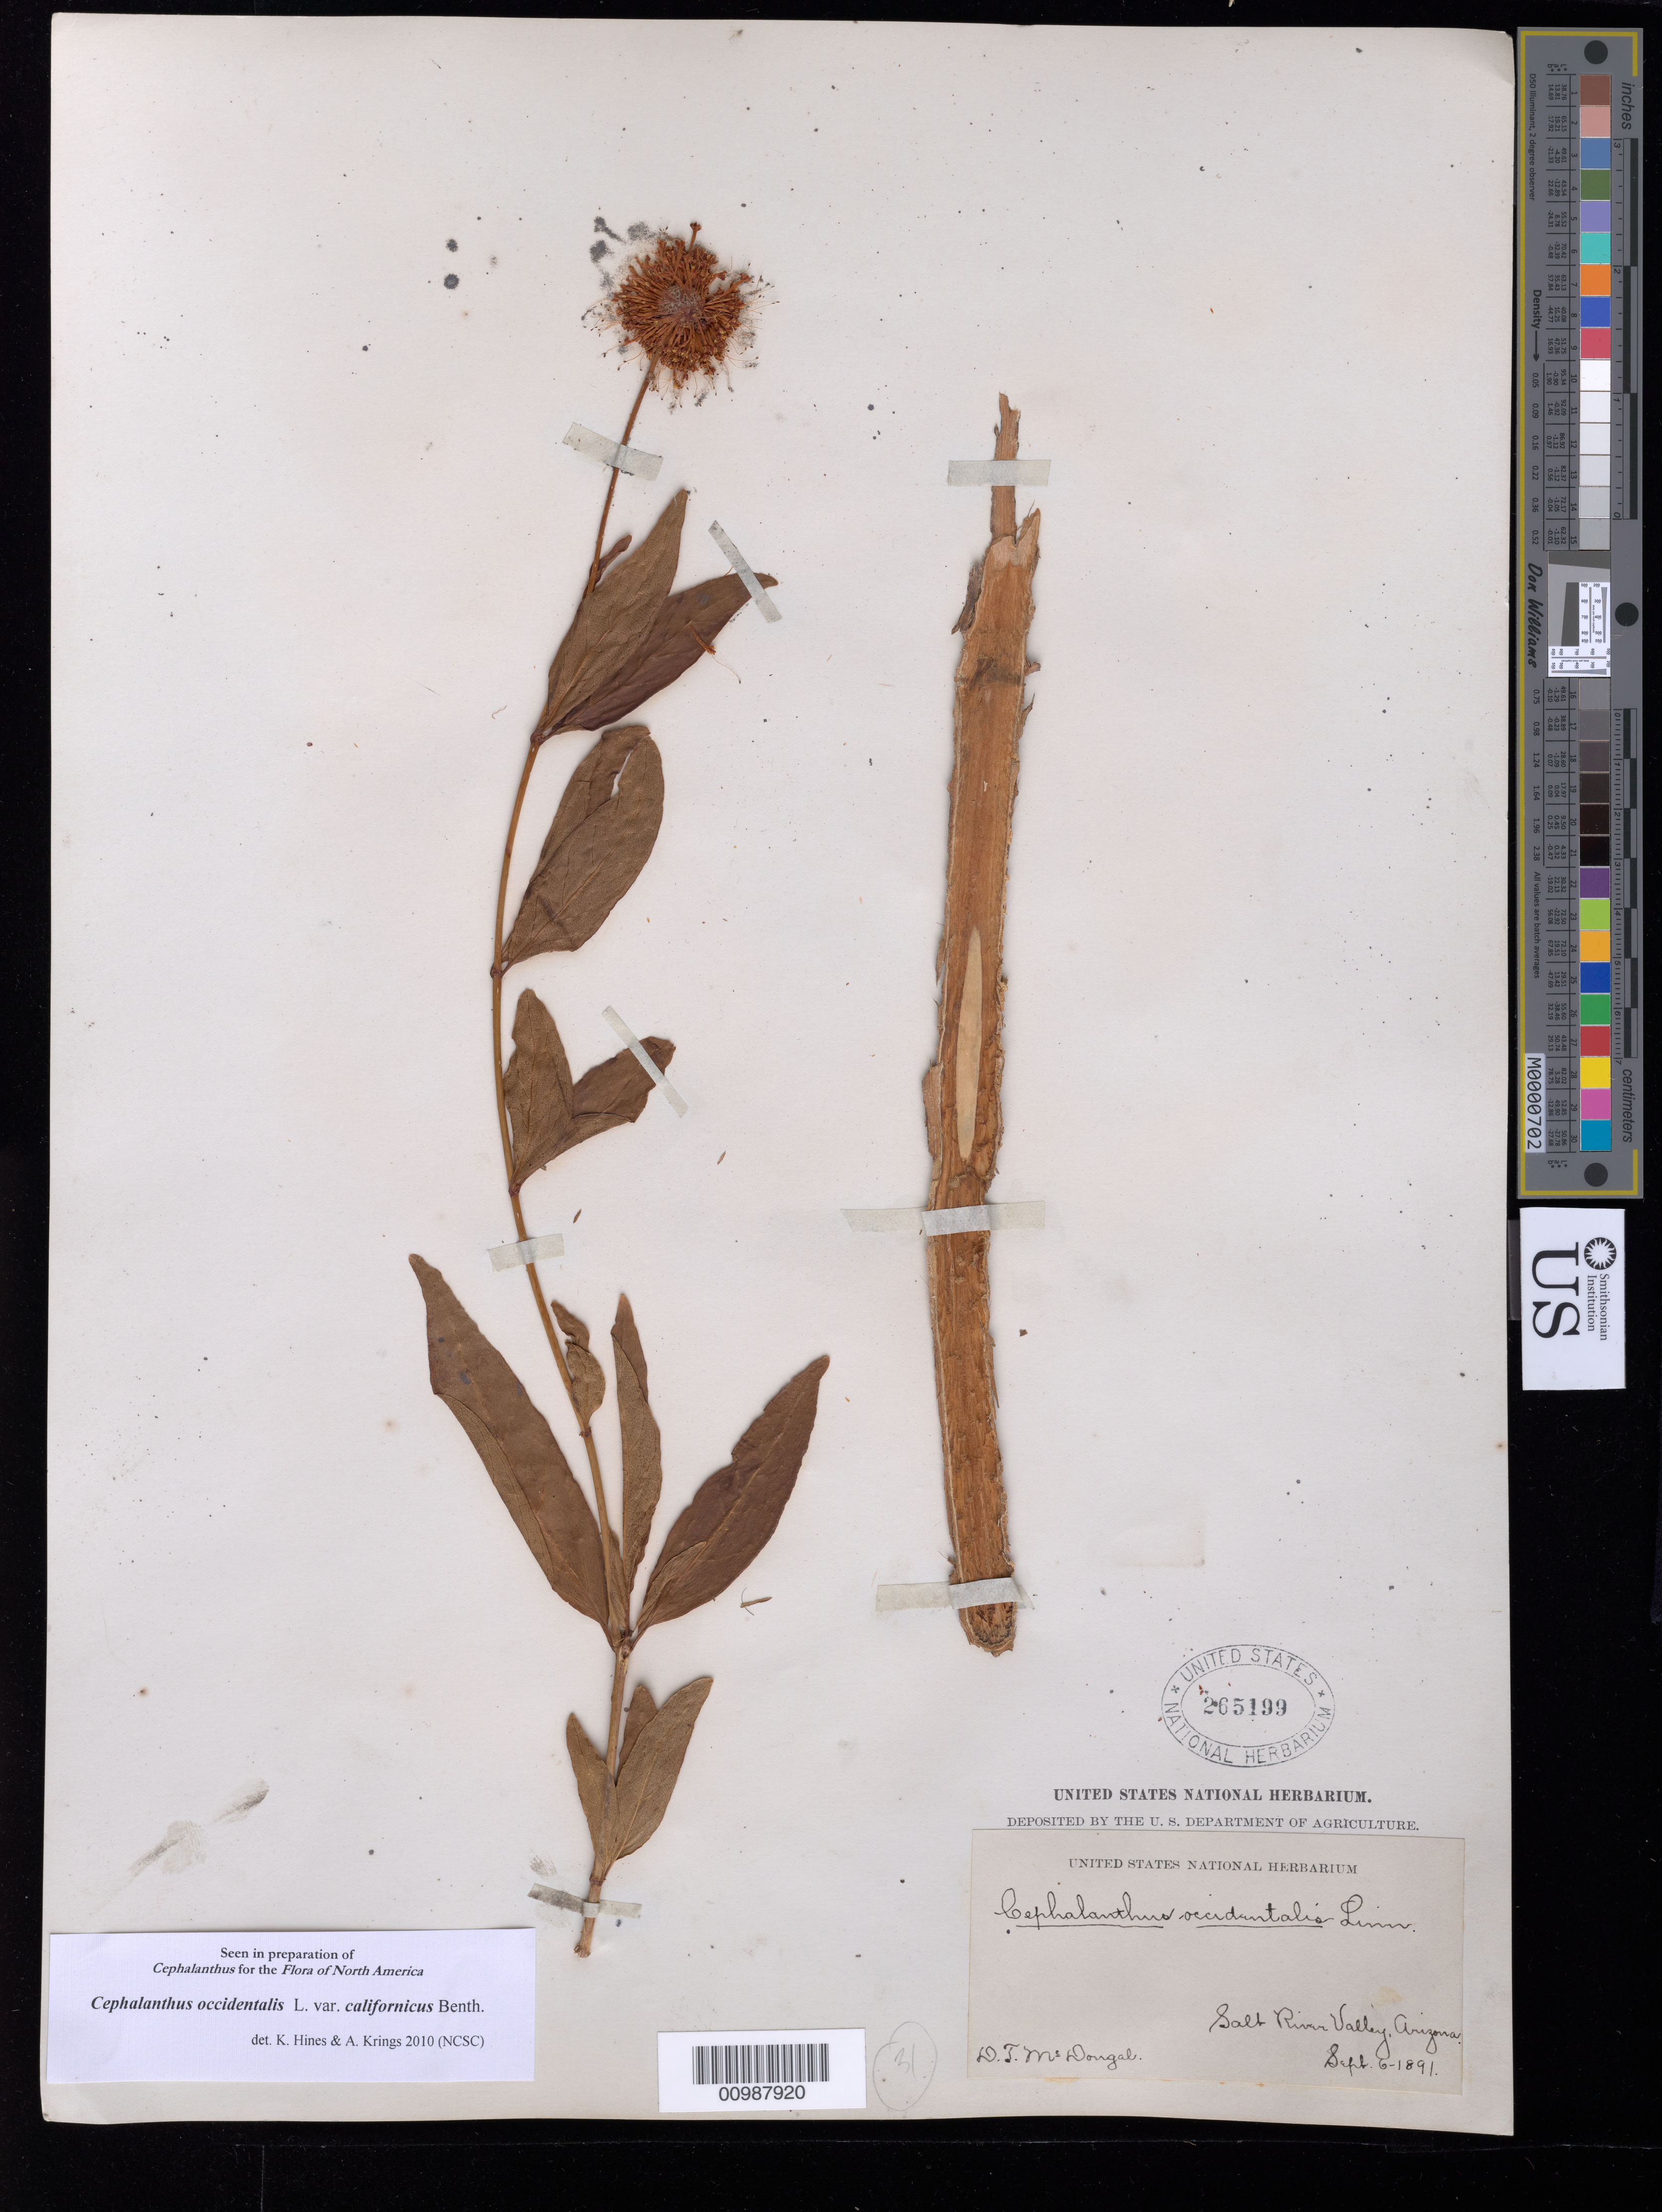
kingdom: Plantae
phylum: Tracheophyta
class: Magnoliopsida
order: Gentianales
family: Rubiaceae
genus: Cephalanthus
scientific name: Cephalanthus occidentalis var. californicus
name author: Benth.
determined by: Hines, K.; Krings, A.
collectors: D. T. MacDougal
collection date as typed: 06 Sep 1891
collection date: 1891-09-06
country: United States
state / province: Arizona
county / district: Gila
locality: Salt River Valley.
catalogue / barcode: US 265199